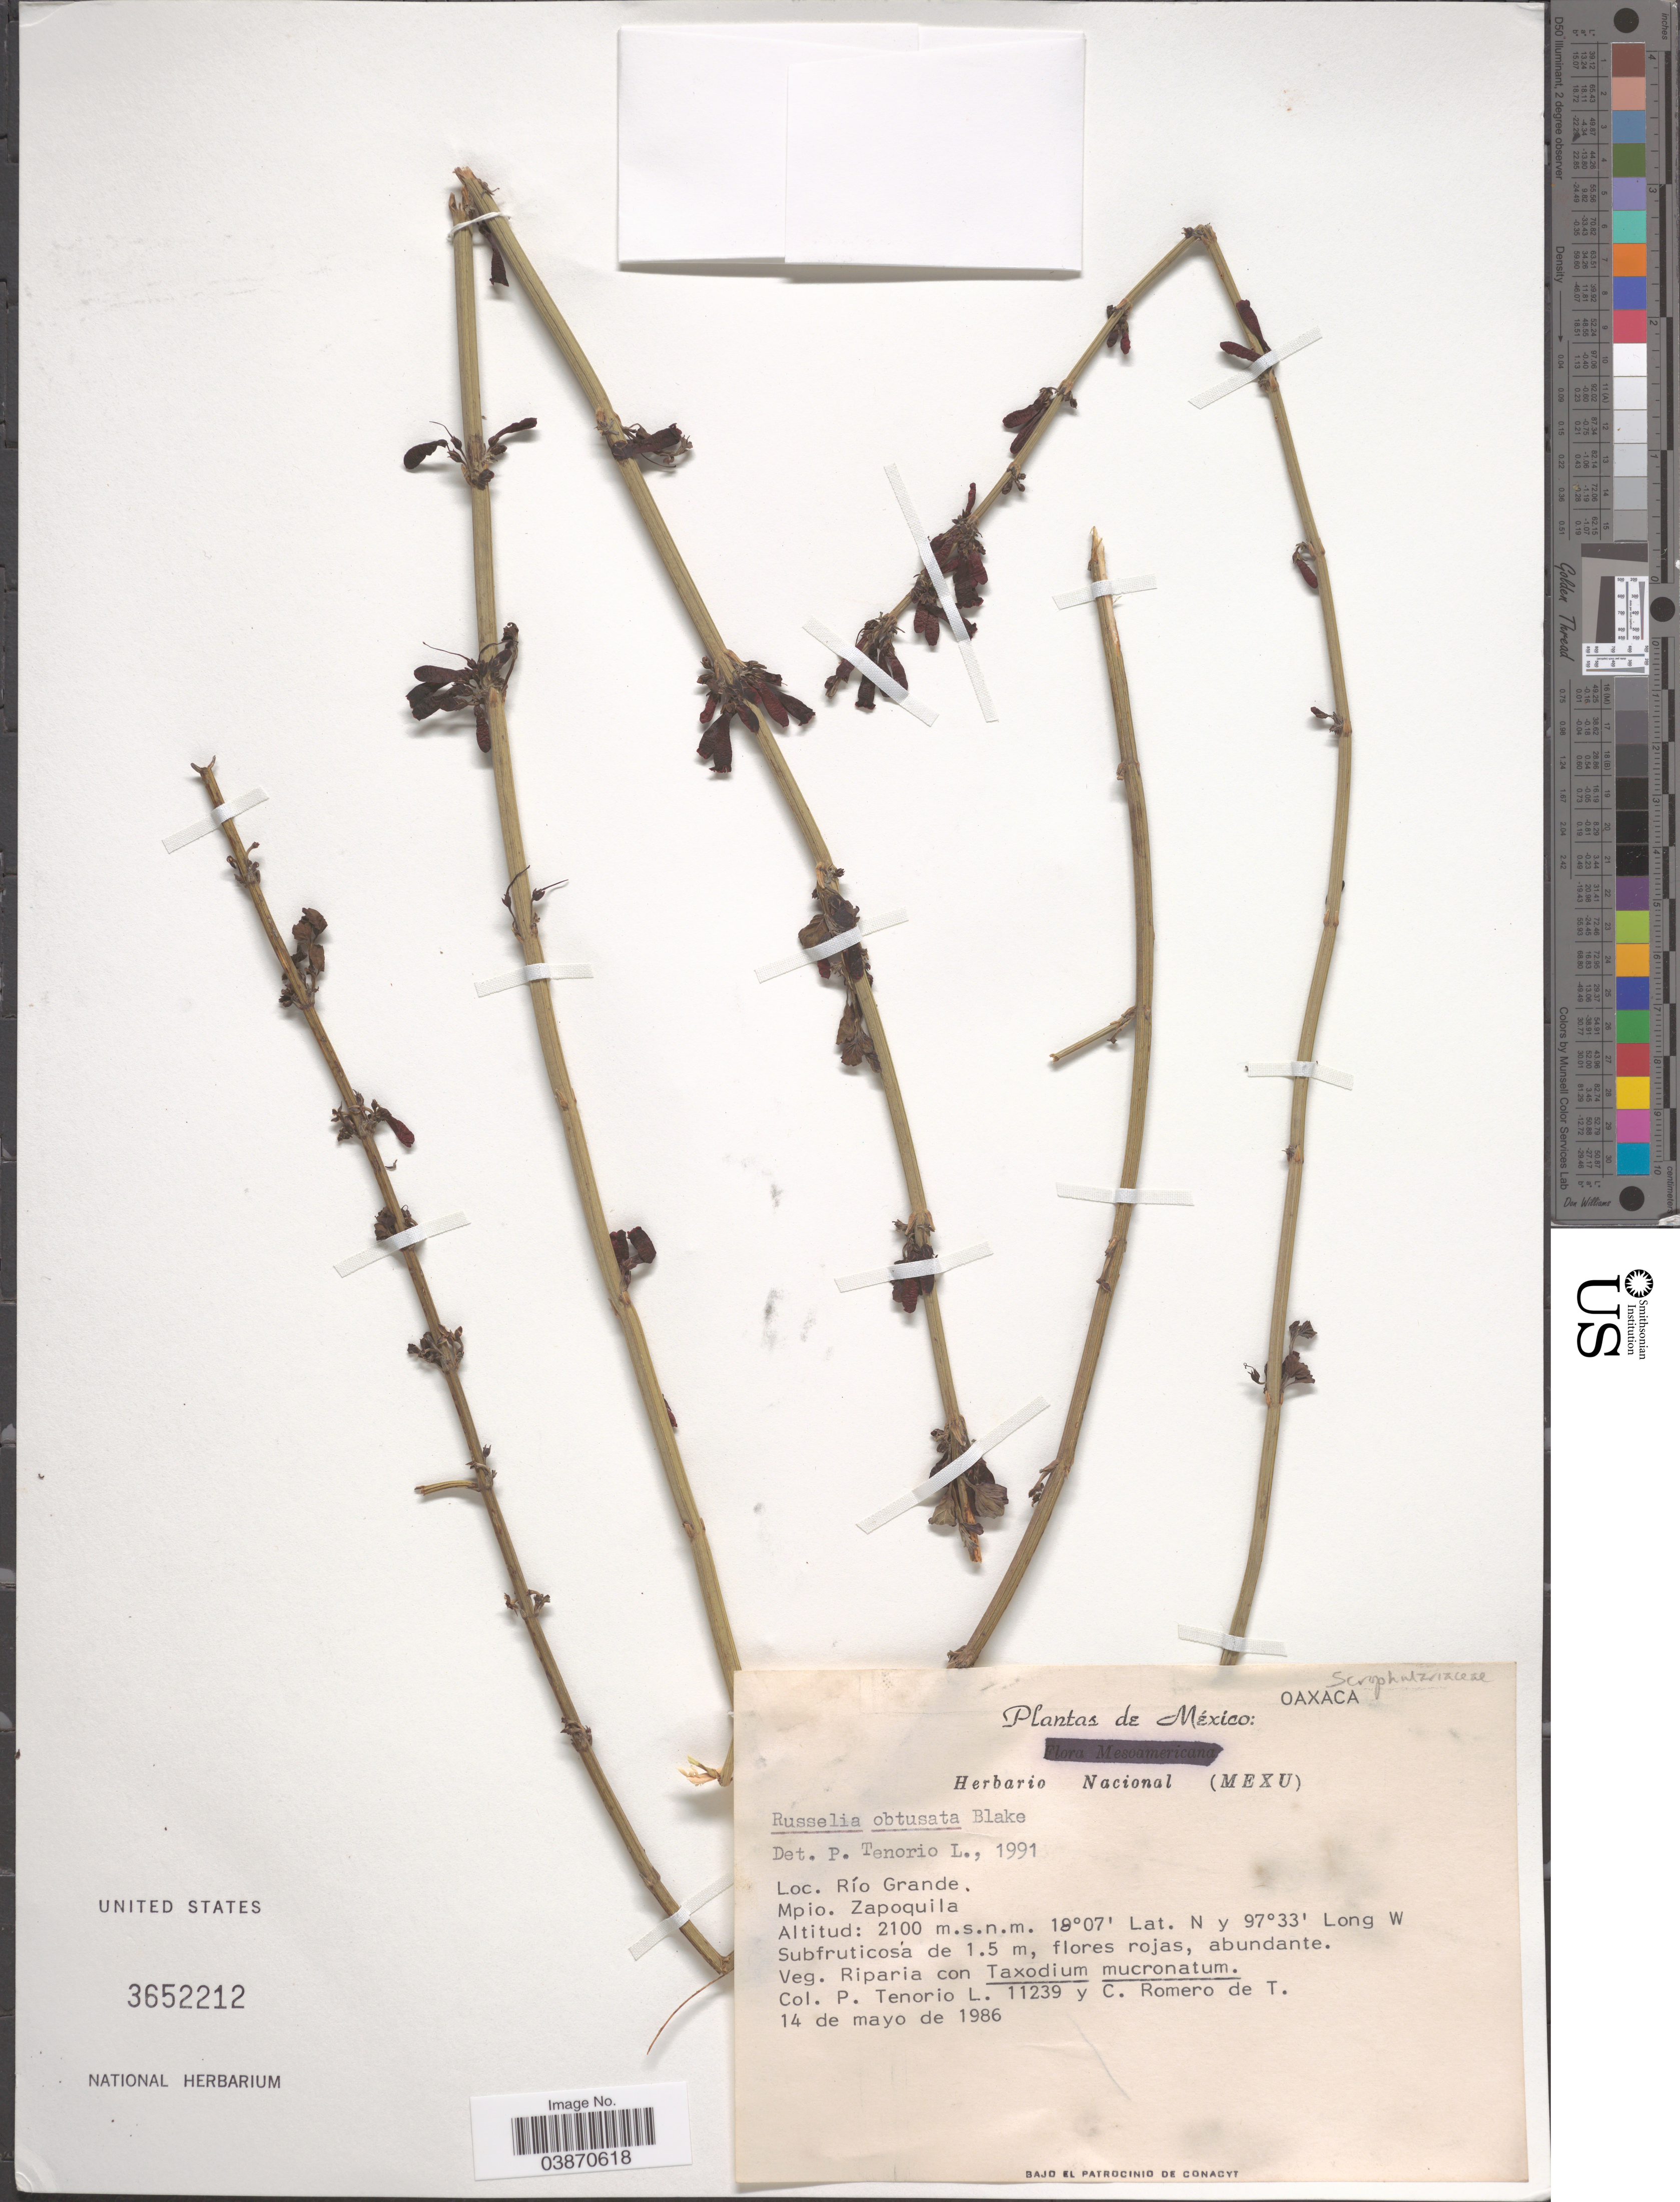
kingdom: Plantae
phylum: Tracheophyta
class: Magnoliopsida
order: Lamiales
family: Plantaginaceae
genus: Russelia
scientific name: Russelia obtusata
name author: S.F. Blake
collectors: P. Tenorio L. & C. Romero de T.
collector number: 11239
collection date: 1986-05-14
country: Mexico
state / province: Oaxaca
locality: Río Grande. Mpio. Zapoquila.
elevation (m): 2100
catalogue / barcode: US 3652212